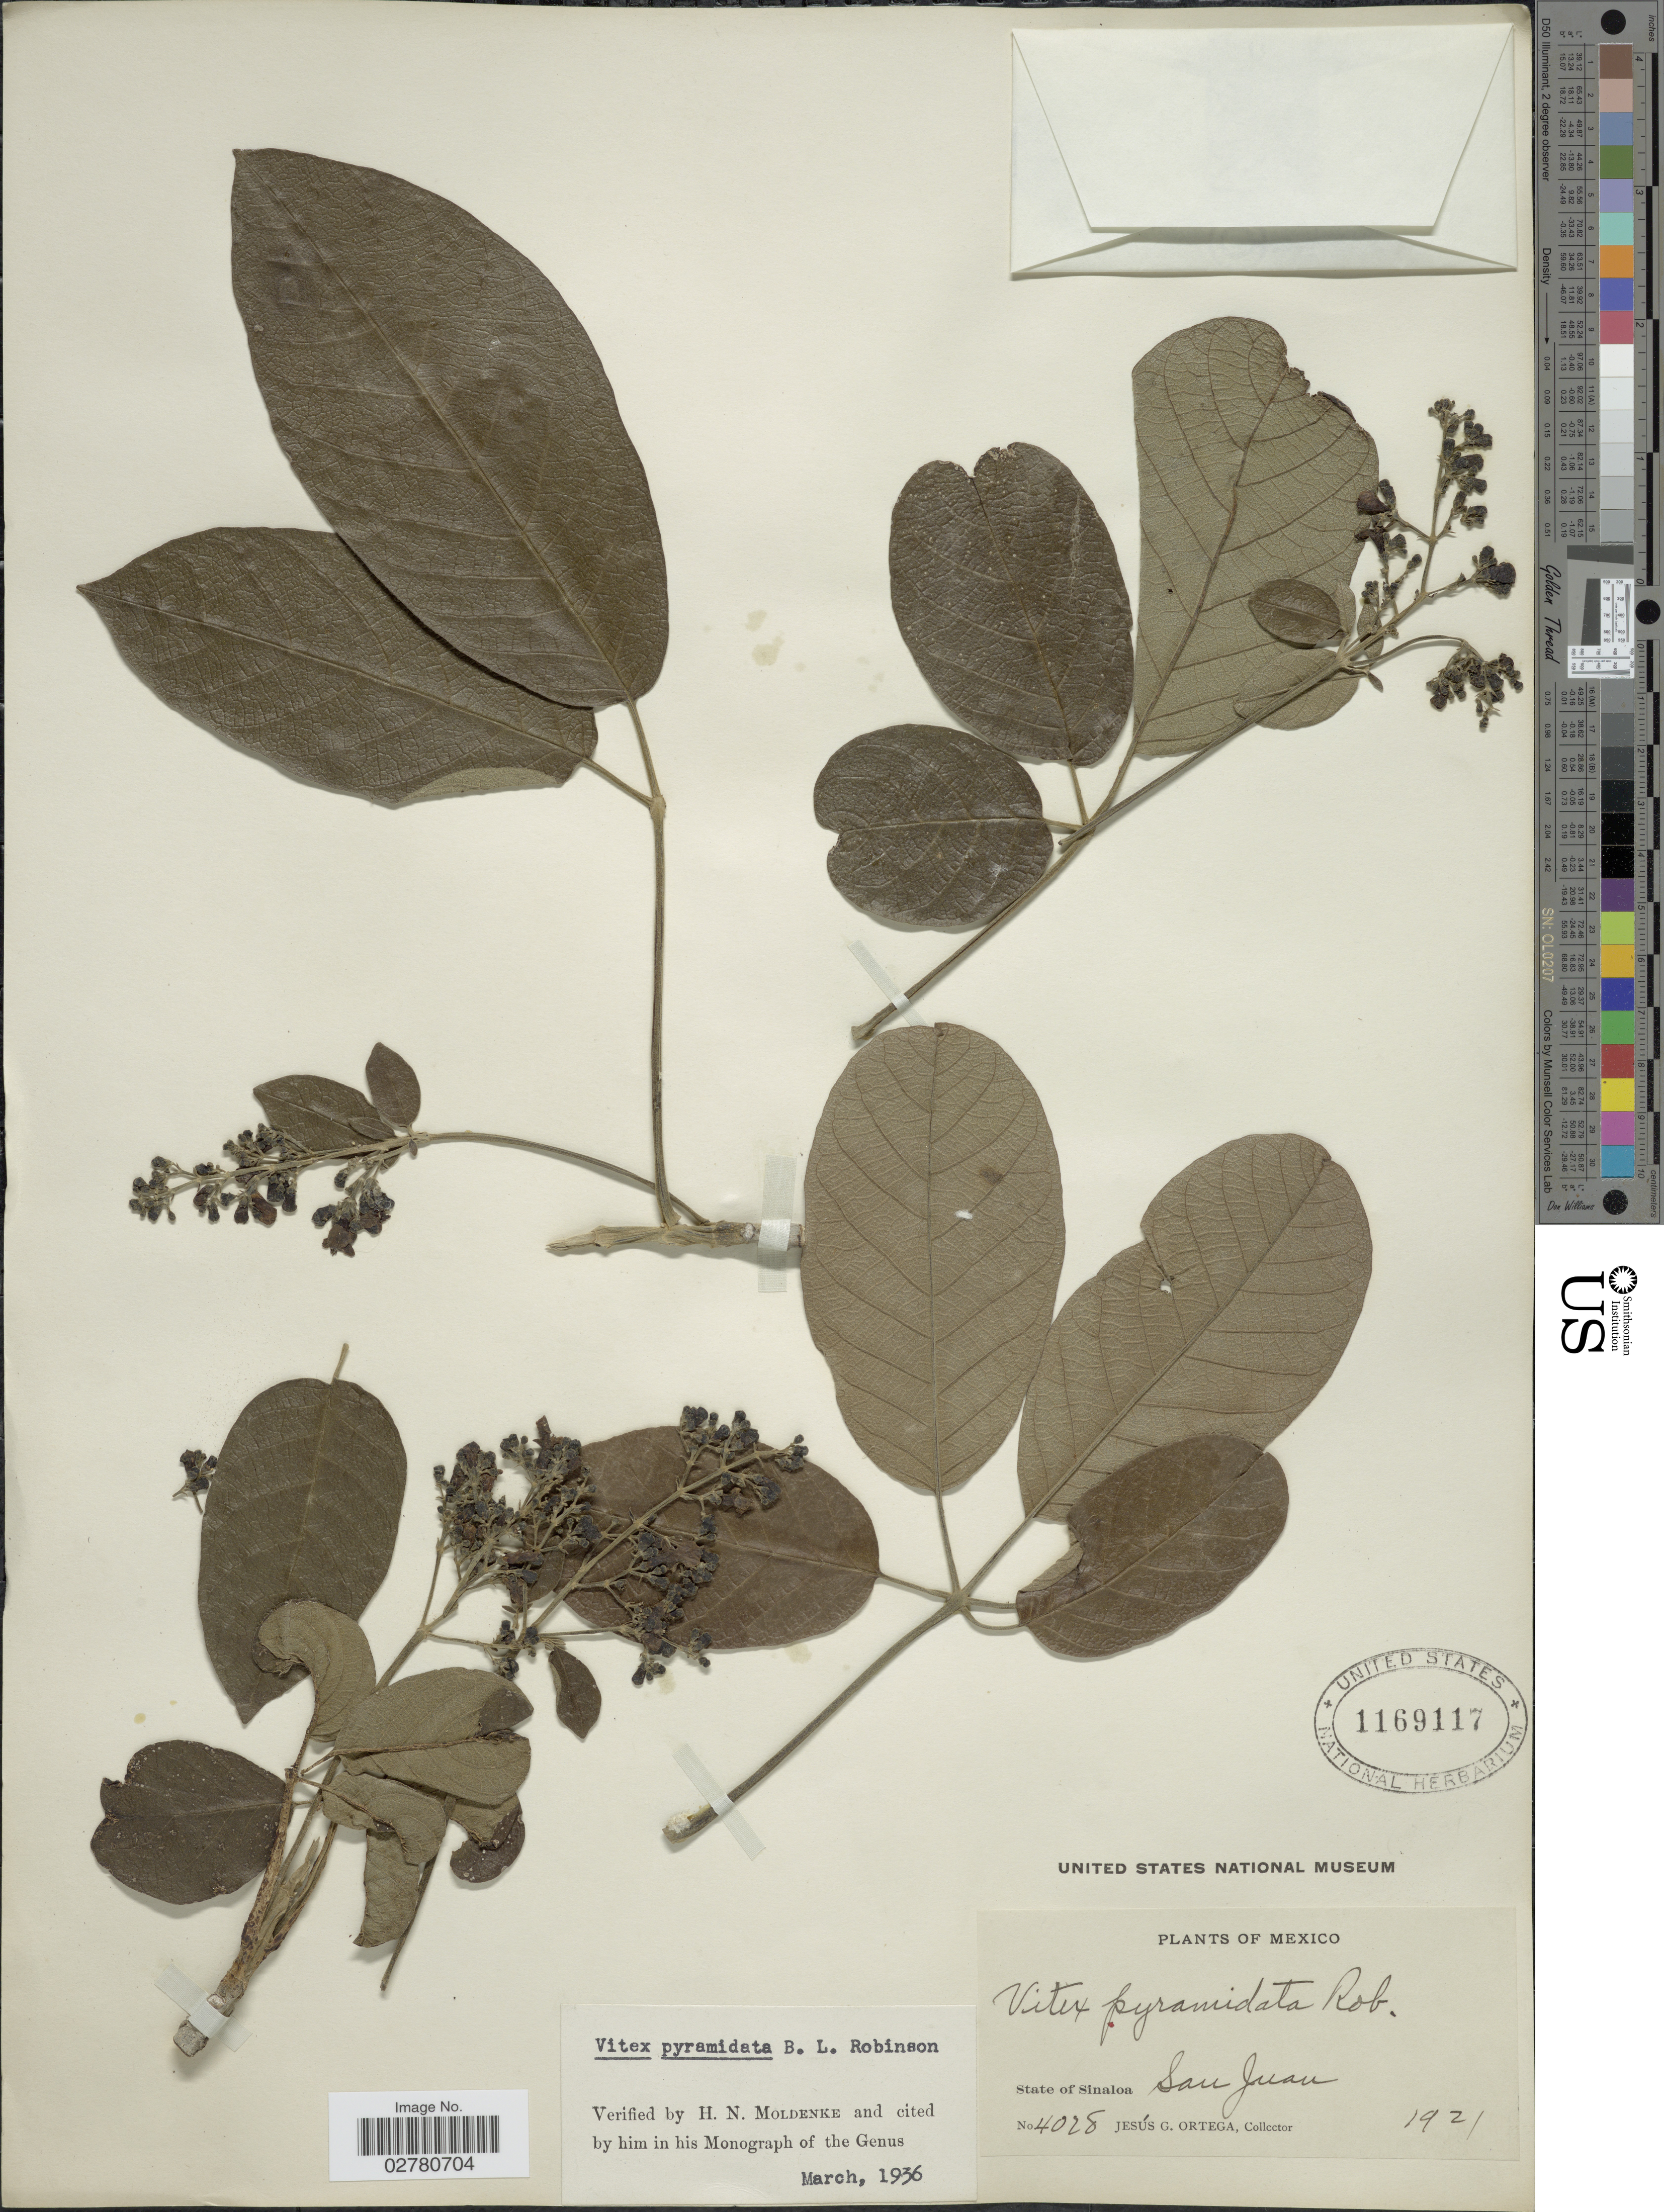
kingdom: Plantae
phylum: Tracheophyta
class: Magnoliopsida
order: Lamiales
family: Lamiaceae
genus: Vitex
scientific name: Vitex pyramidata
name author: B.L. Rob.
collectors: J. Ortega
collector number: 4028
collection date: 1921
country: Mexico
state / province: Sinaloa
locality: San Juan.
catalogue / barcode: US 1169117